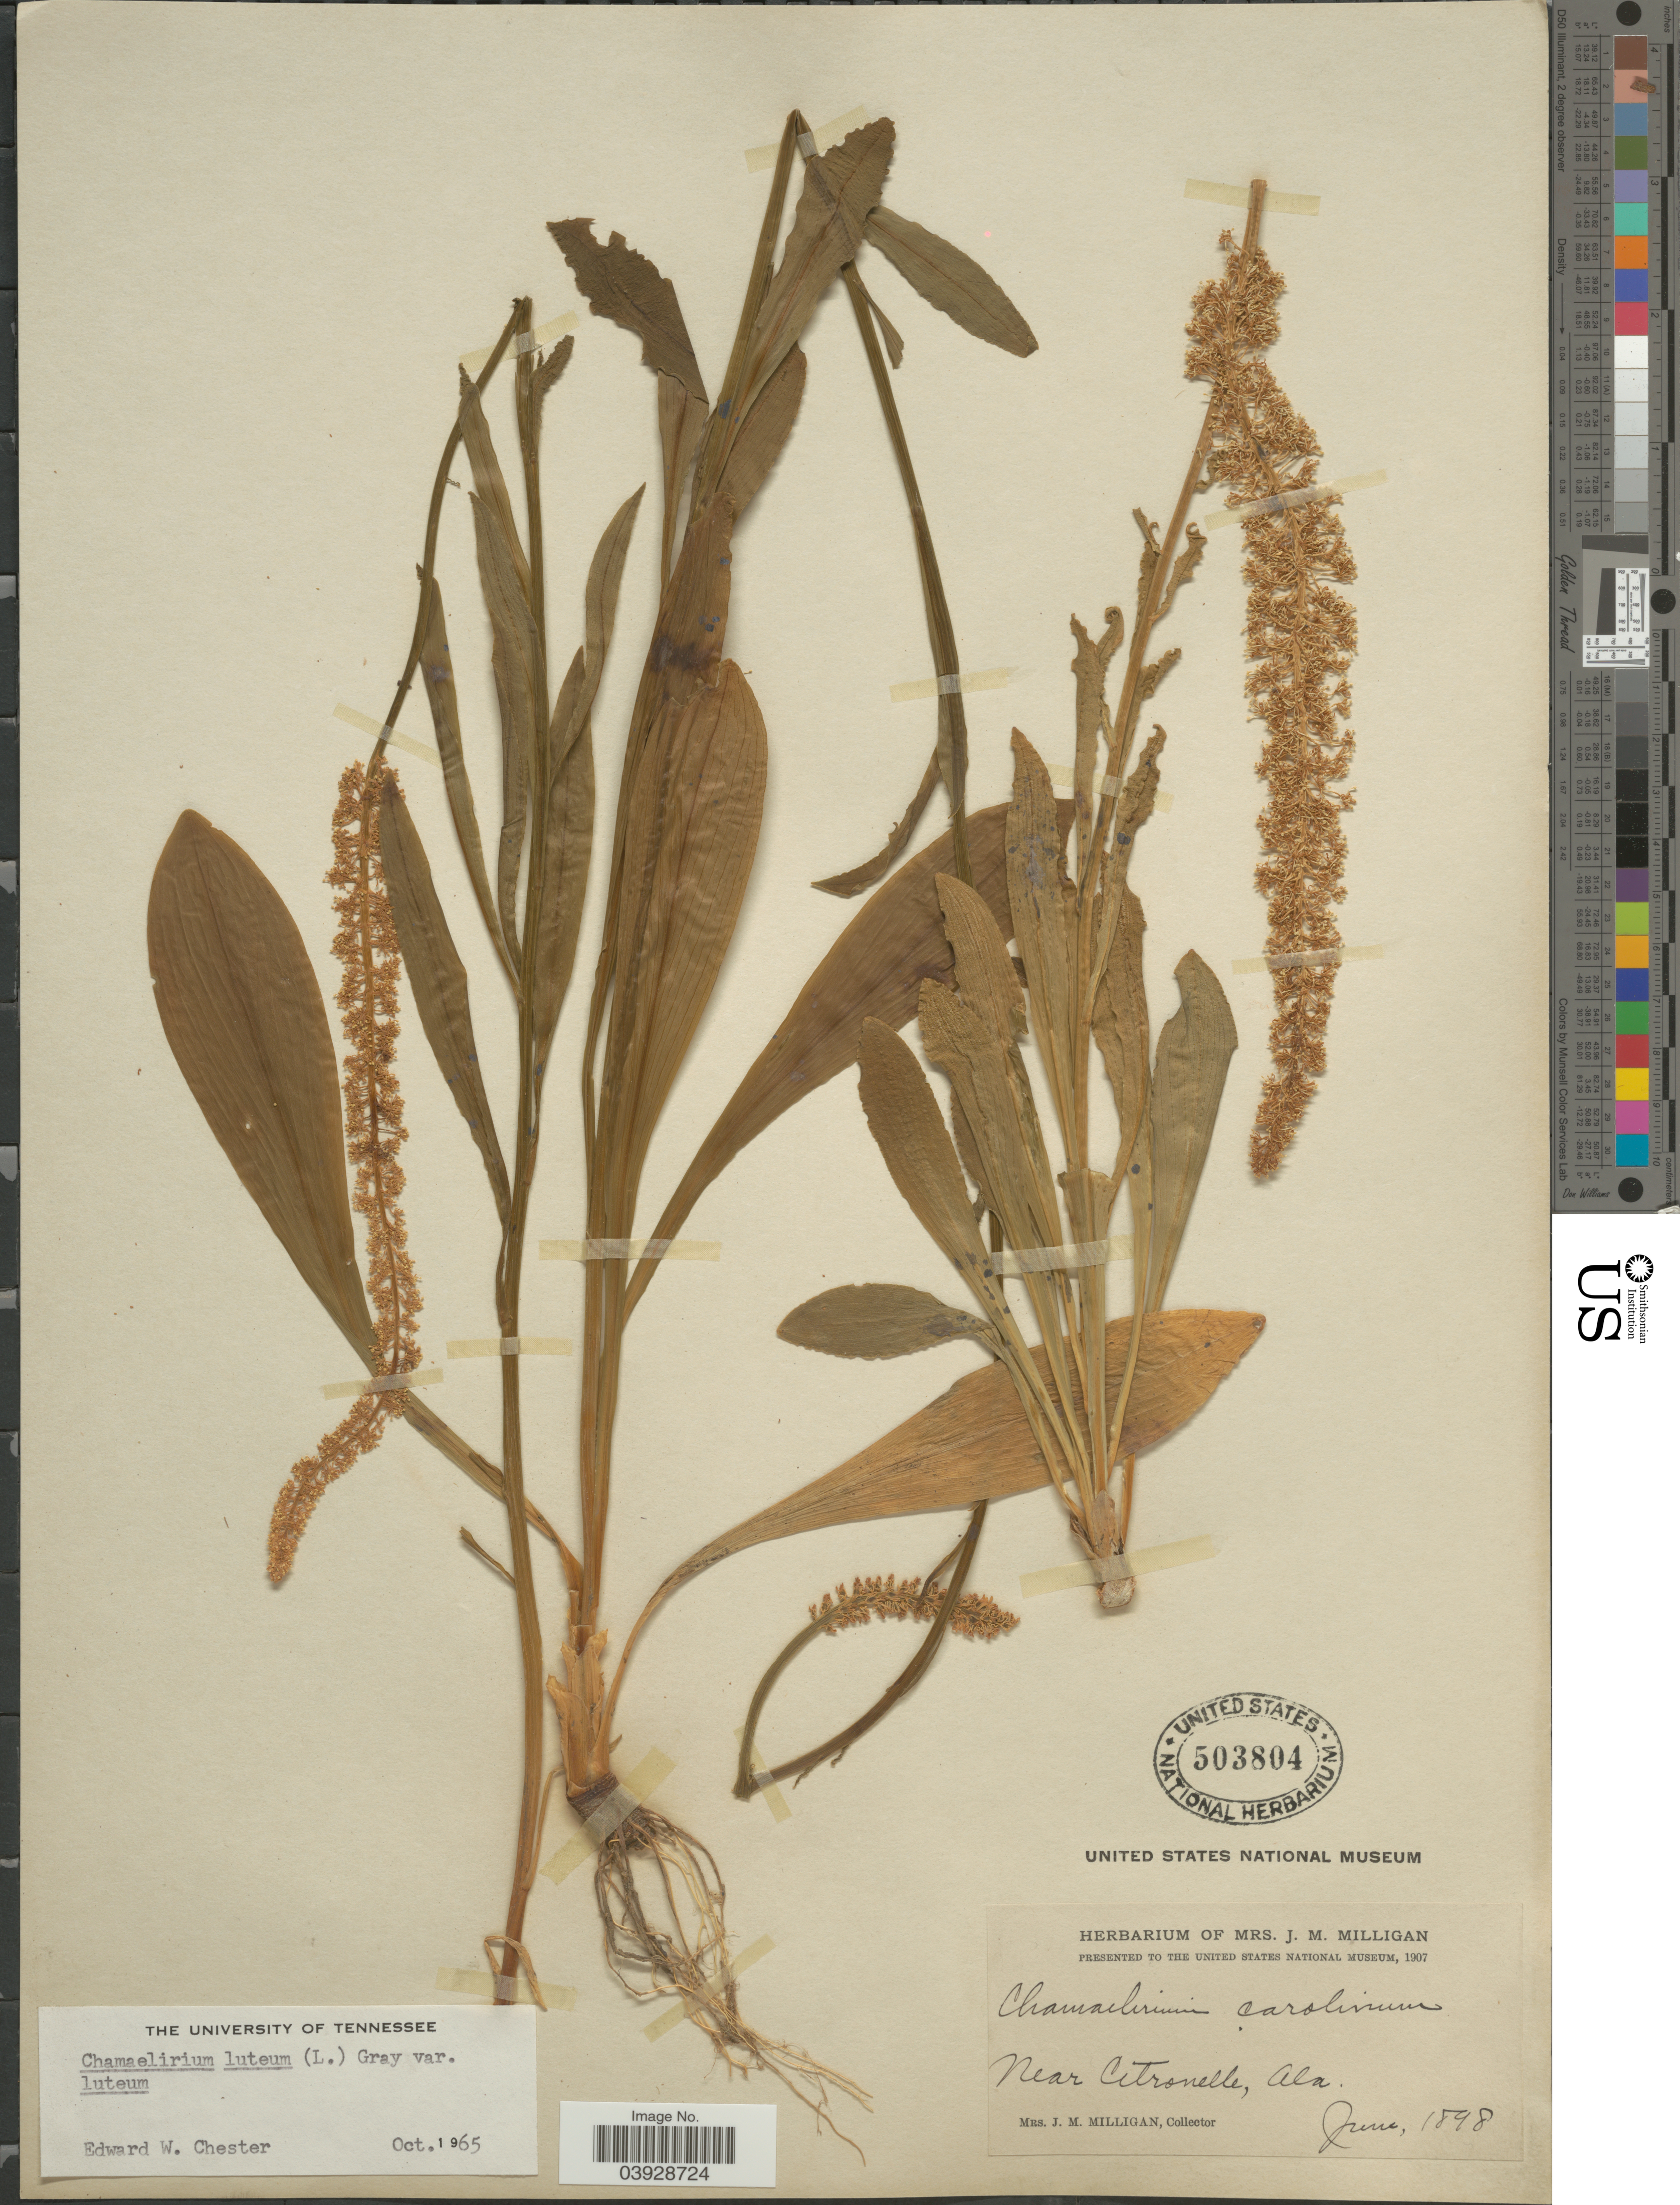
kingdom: Plantae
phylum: Tracheophyta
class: Liliopsida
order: Liliales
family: Melanthiaceae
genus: Chamaelirium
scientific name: Chamaelirium luteum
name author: (L.) A. Gray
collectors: J. Milligan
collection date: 1898-06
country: United States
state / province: Alaska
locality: Near Citronells.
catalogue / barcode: US 503804